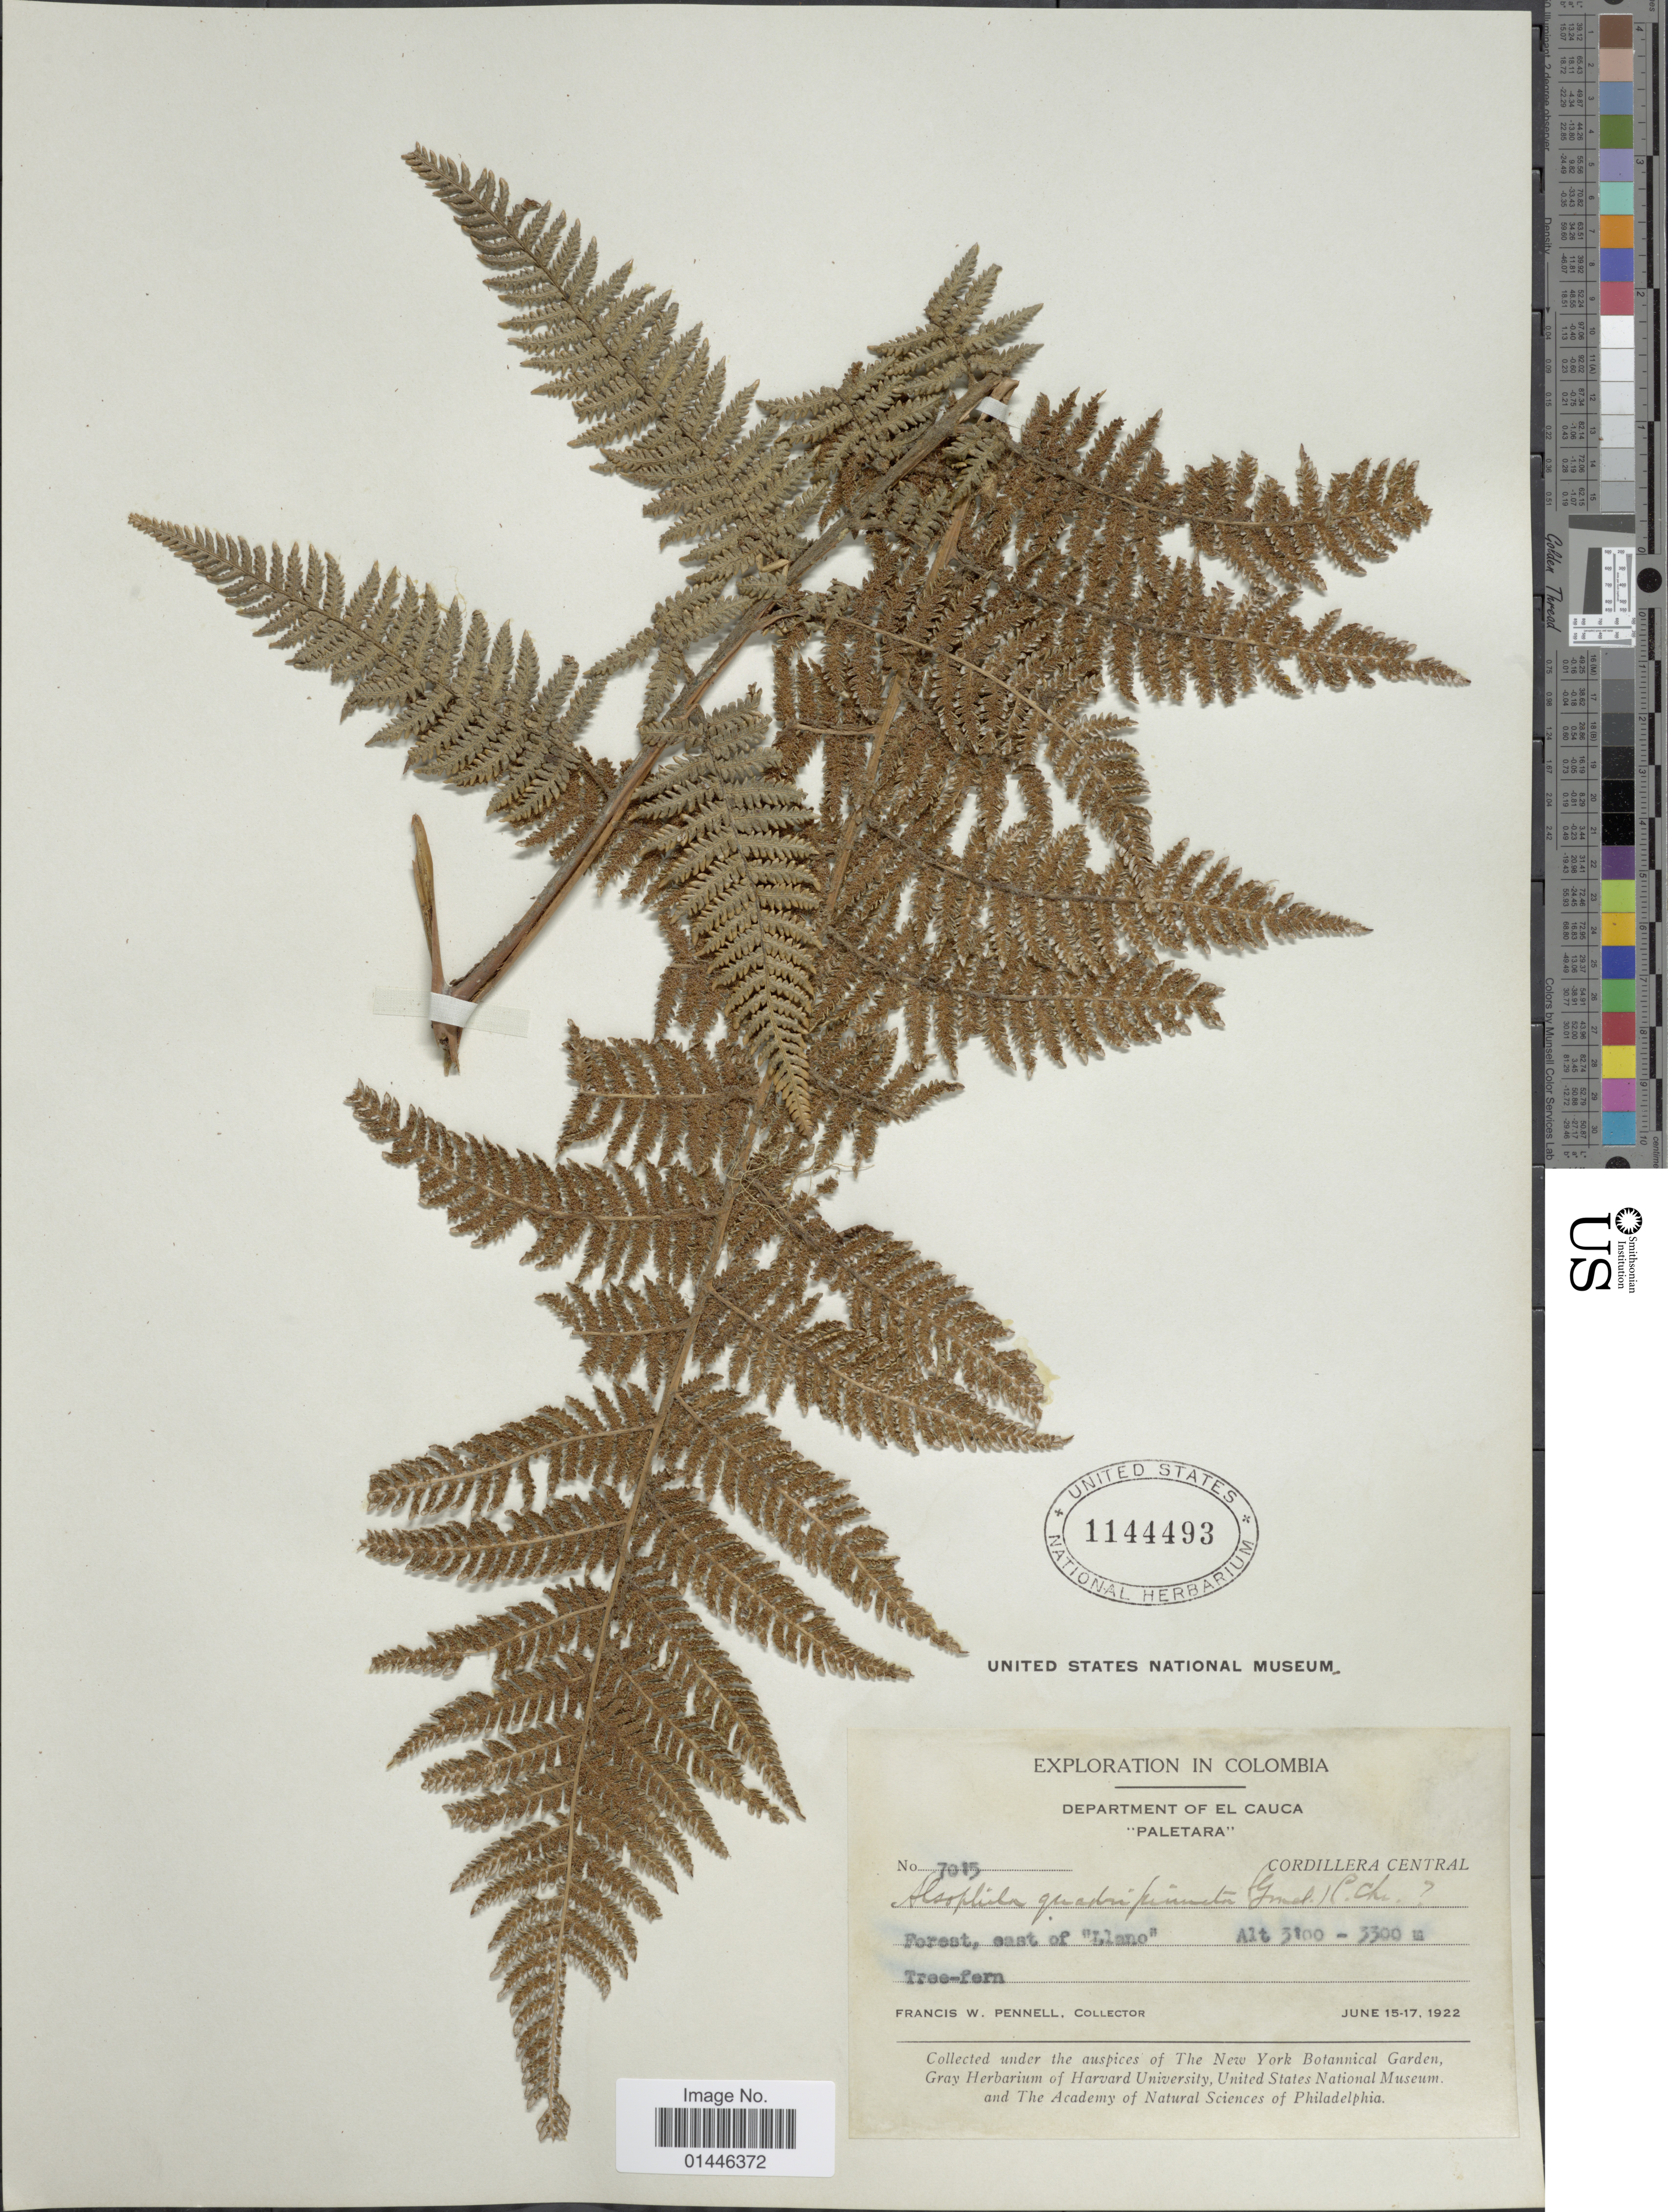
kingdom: Plantae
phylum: Tracheophyta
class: Polypodiopsida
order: Cyatheales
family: Dicksoniaceae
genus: Lophosoria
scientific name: Lophosoria quadripinnata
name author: (J.F. Gmel.) C. Chr.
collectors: F. W. Pennell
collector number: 7015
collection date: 1922-06-15/1922-06-17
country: Colombia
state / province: Cauca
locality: Paletara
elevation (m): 3100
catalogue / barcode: US 1144493